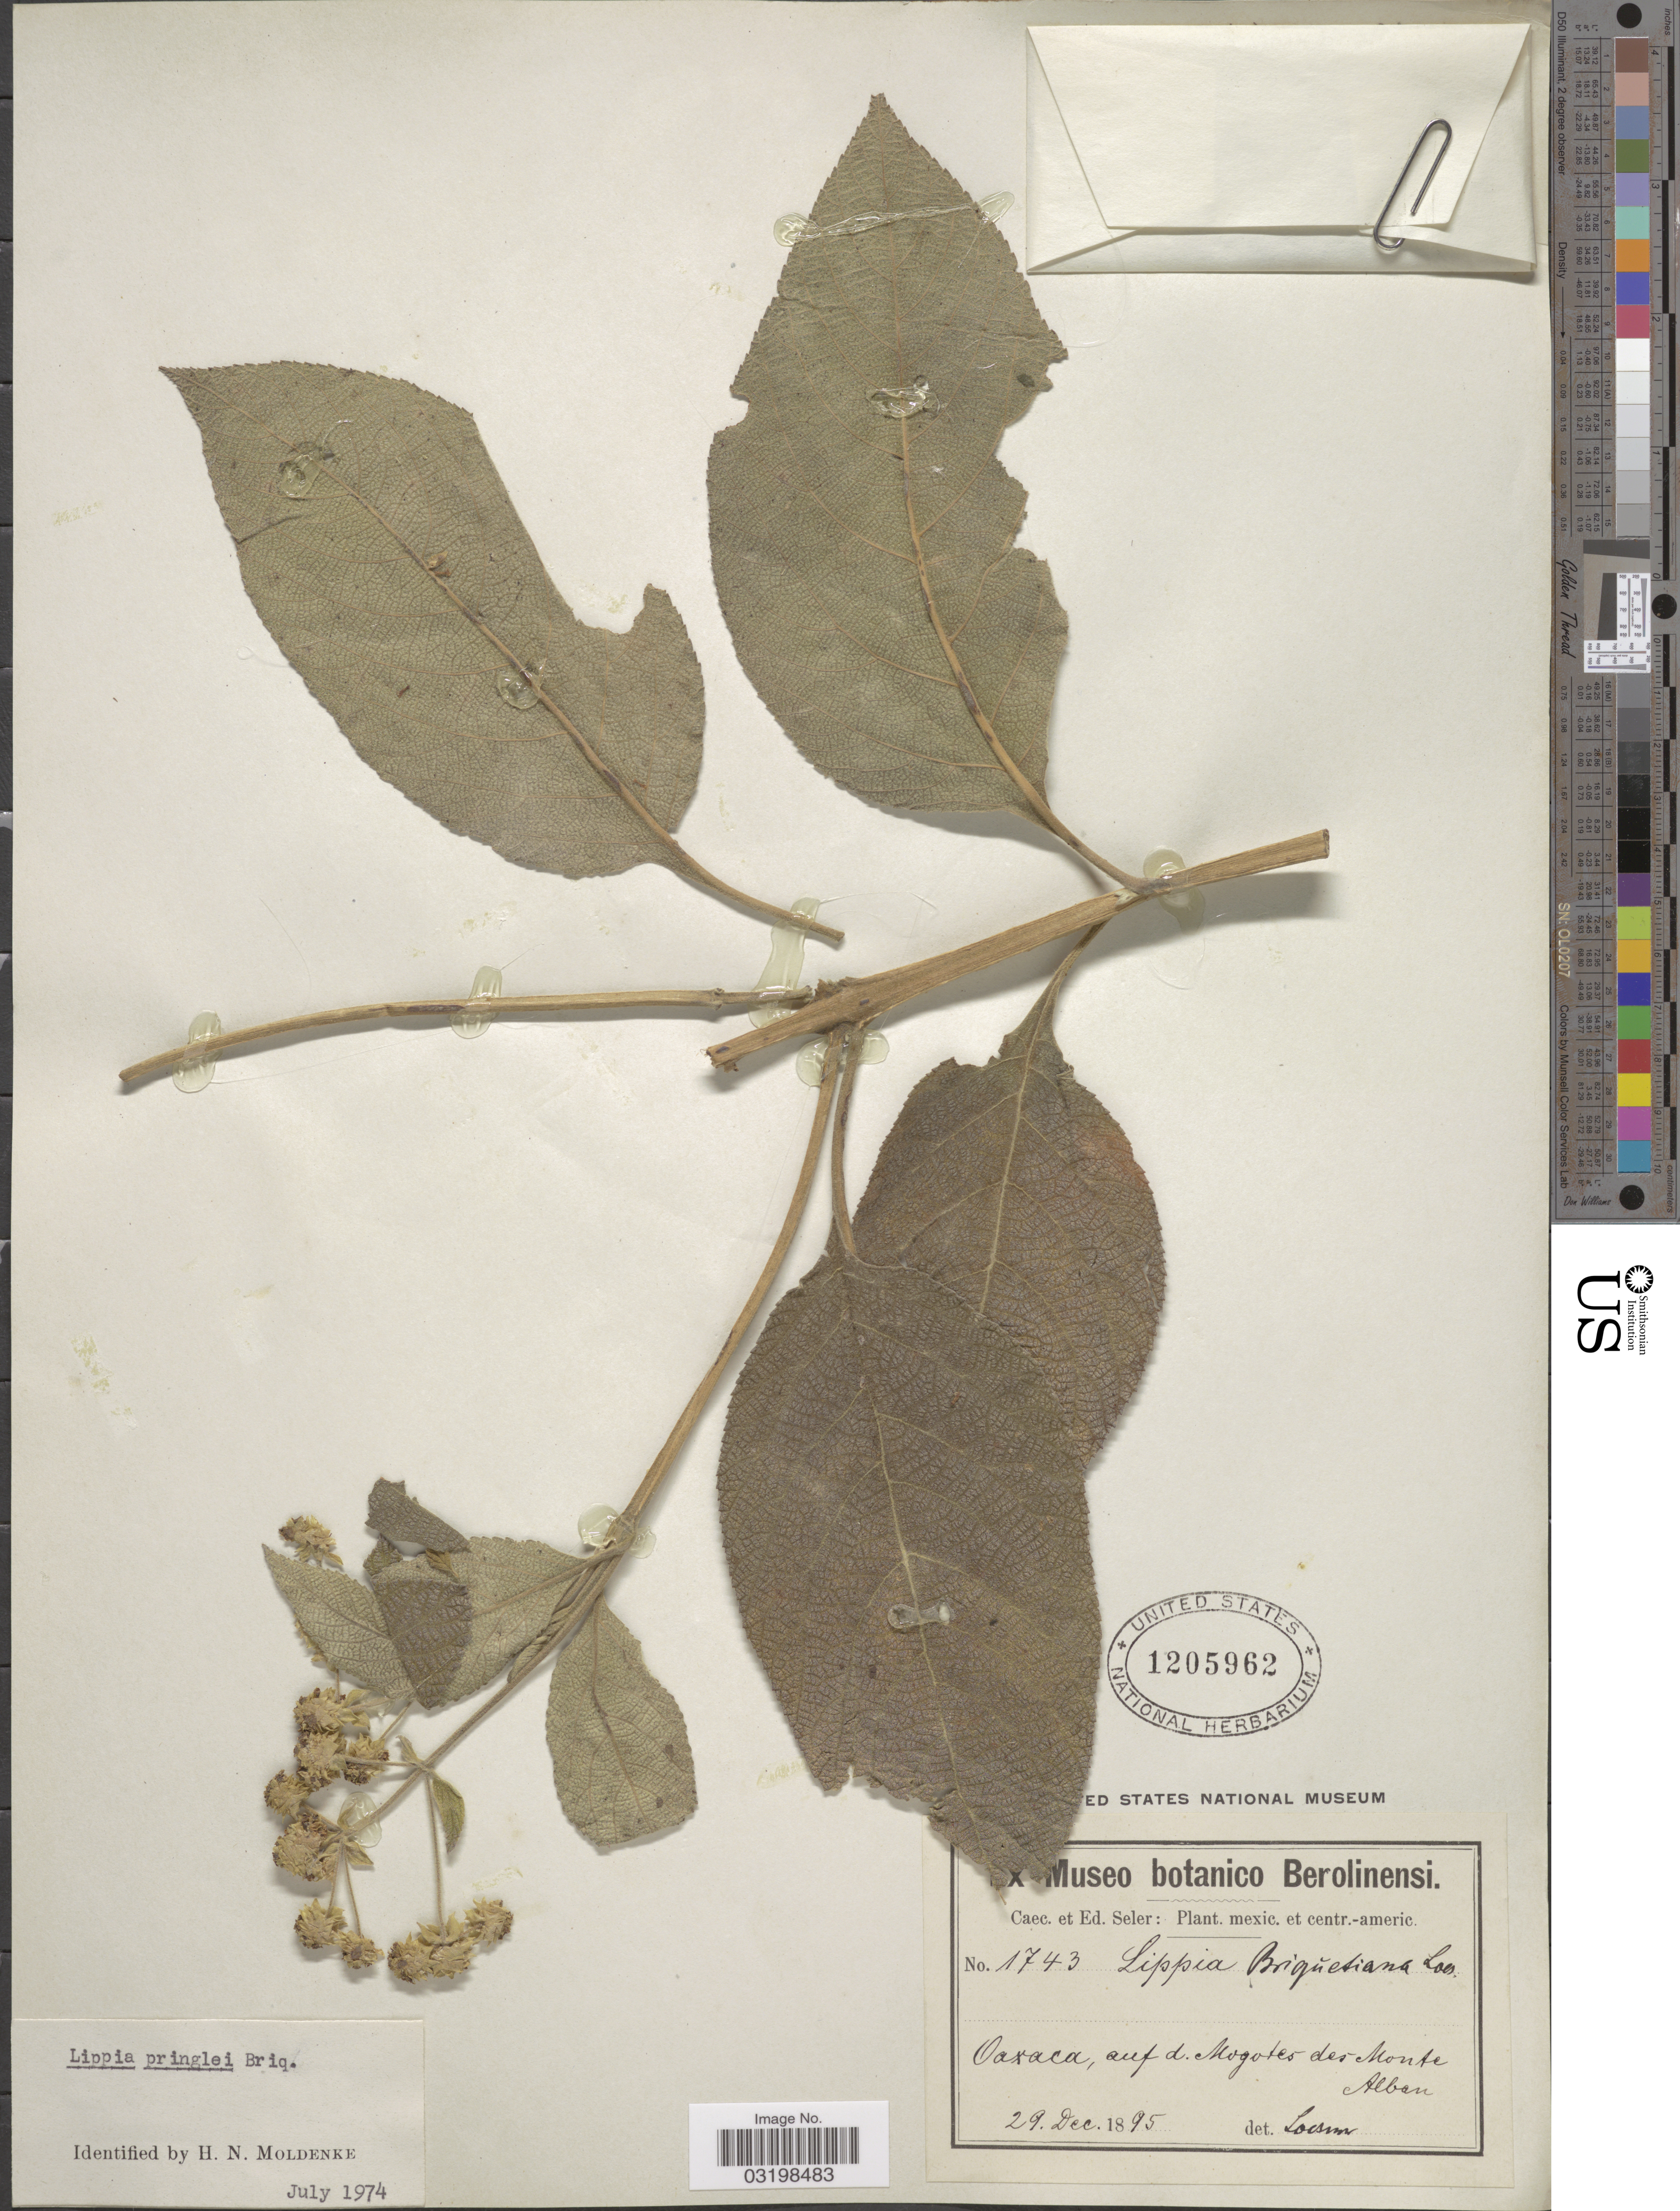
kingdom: Plantae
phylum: Tracheophyta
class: Magnoliopsida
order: Lamiales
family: Verbenaceae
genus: Lippia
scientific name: Lippia umbellata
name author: Cav.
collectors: ex Caec. et Ed Seler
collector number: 1743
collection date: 1895-12-29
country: Mexico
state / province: Oaxaca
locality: Auf d. Mogoles des Monte Alban.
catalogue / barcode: US 1205962